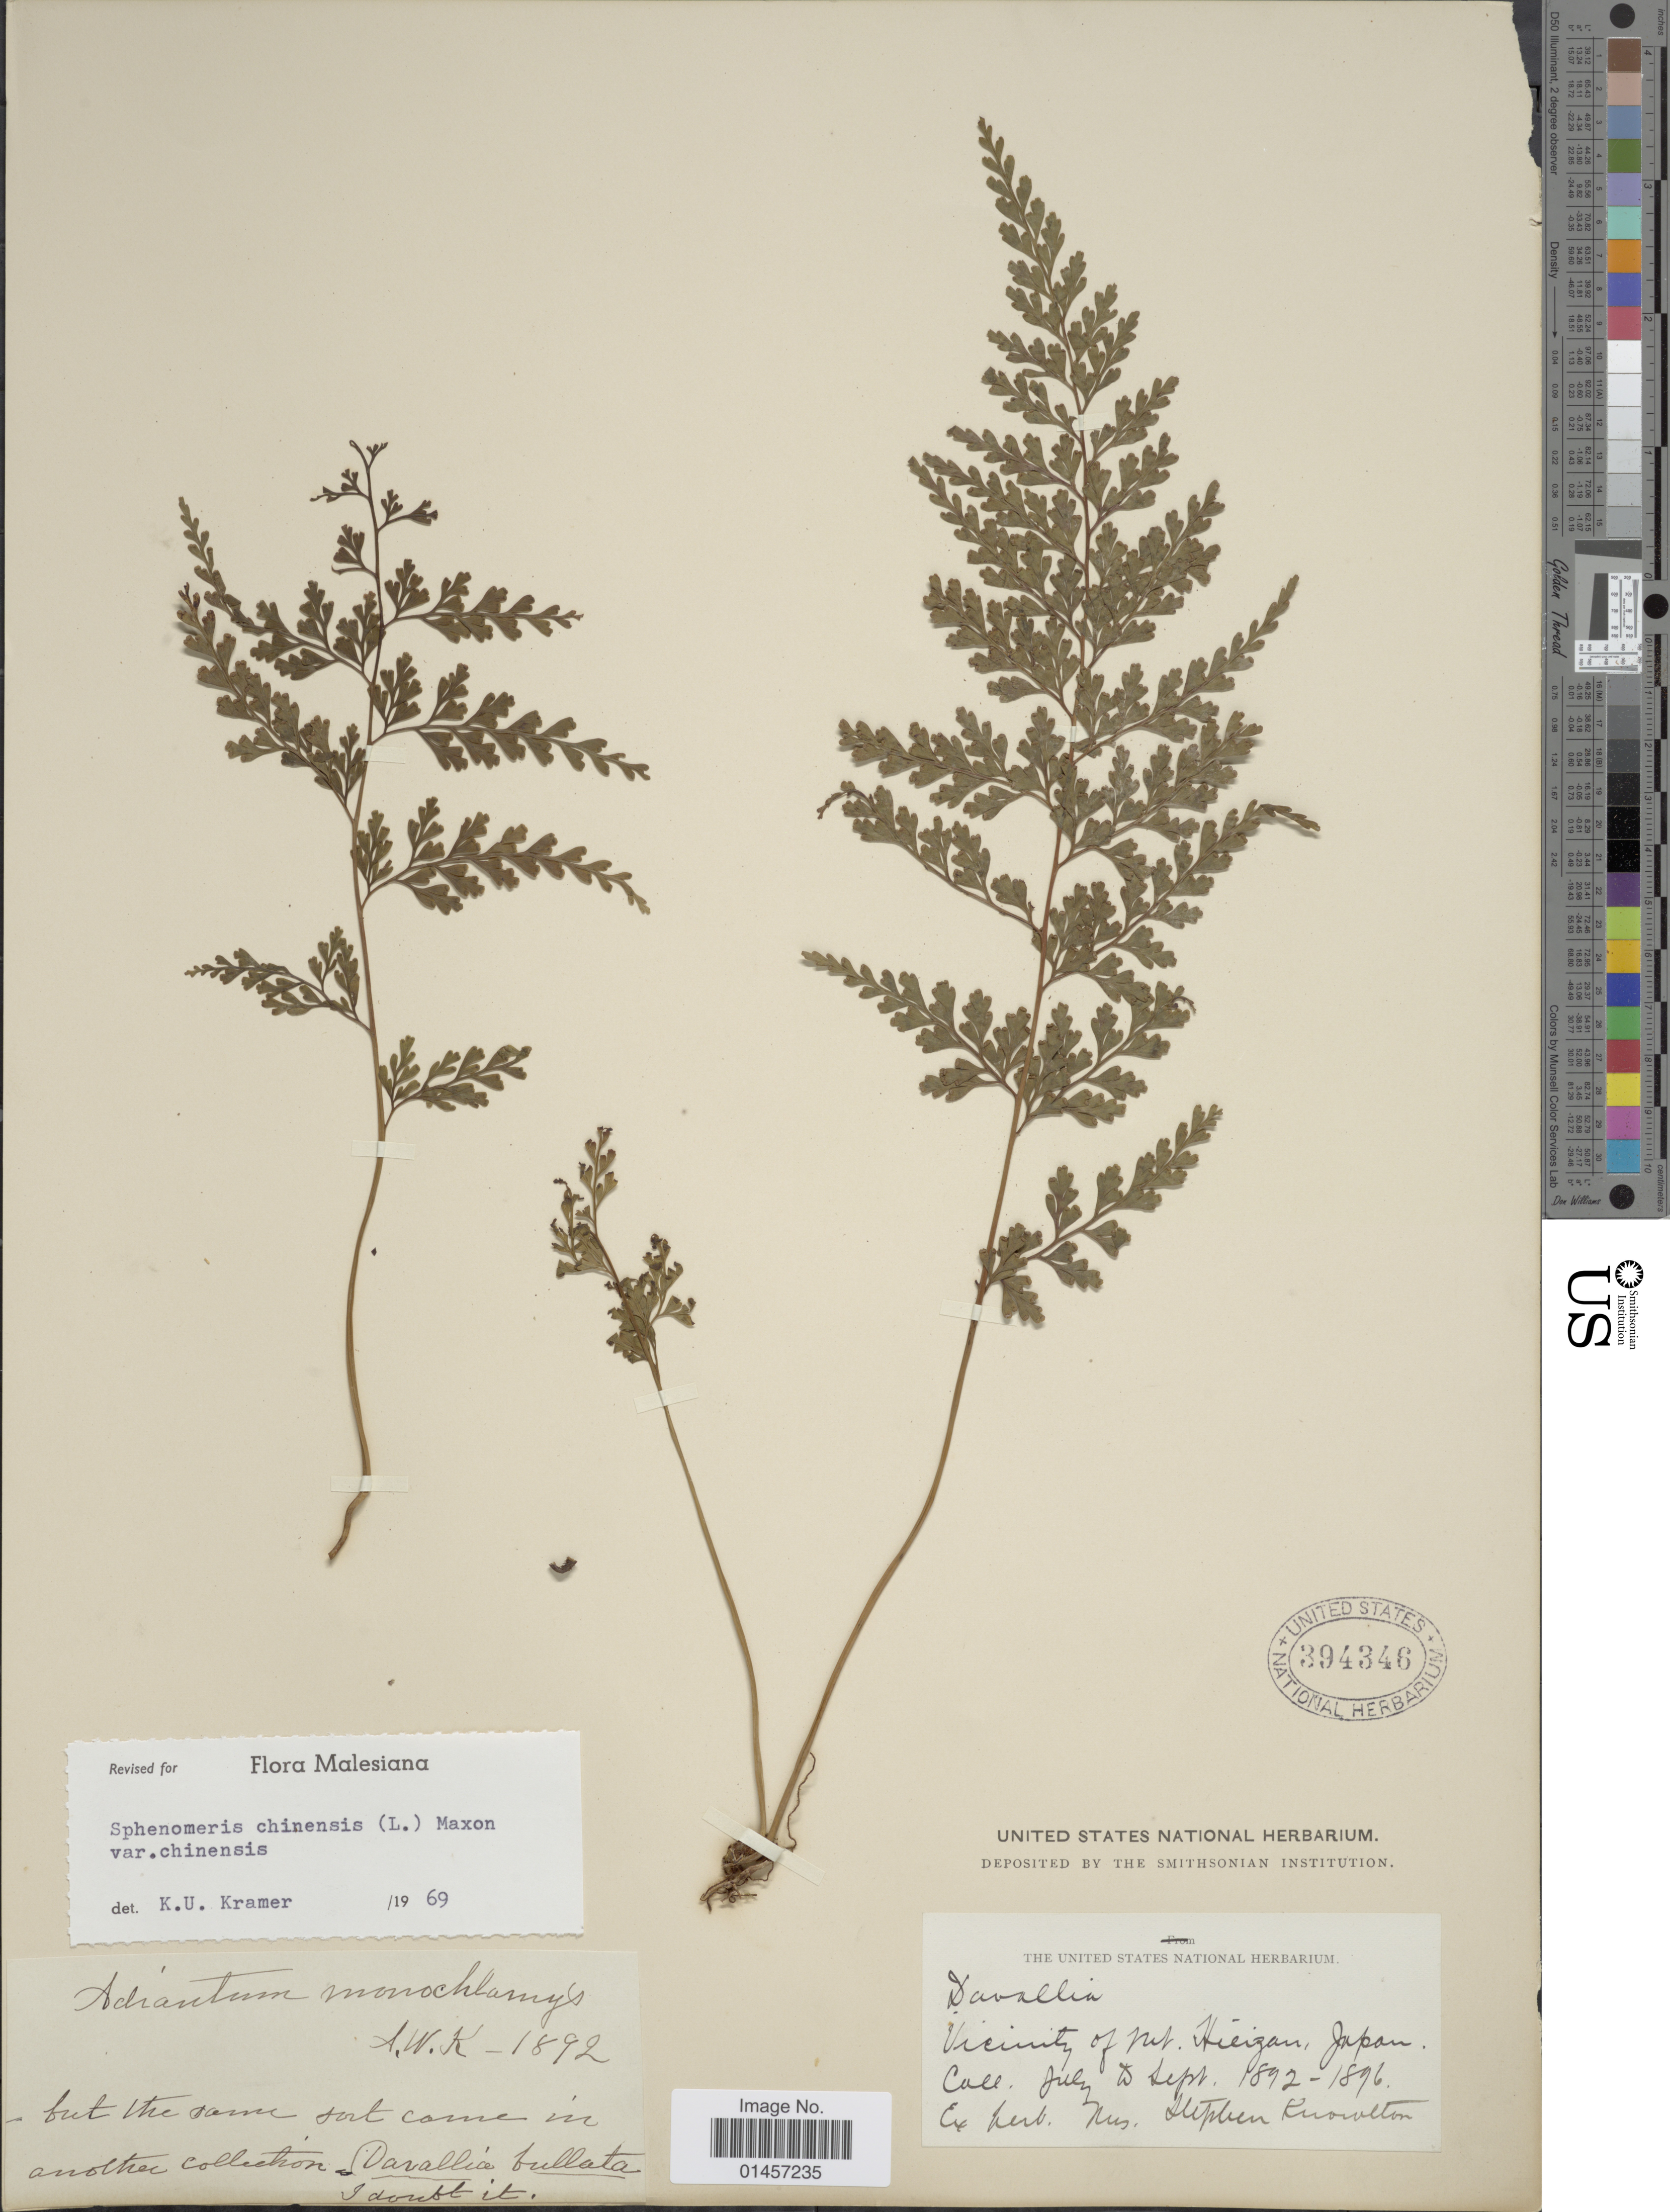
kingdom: Plantae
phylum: Tracheophyta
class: Polypodiopsida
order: Polypodiales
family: Lindsaeaceae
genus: Sphenomeris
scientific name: Sphenomeris chinensis var. chinensis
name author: (L.) Maxon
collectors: S. Knowlton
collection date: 1892-07/1896-09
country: Japan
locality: Vicinity of mt. Hieizan, Japan.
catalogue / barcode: US 394346